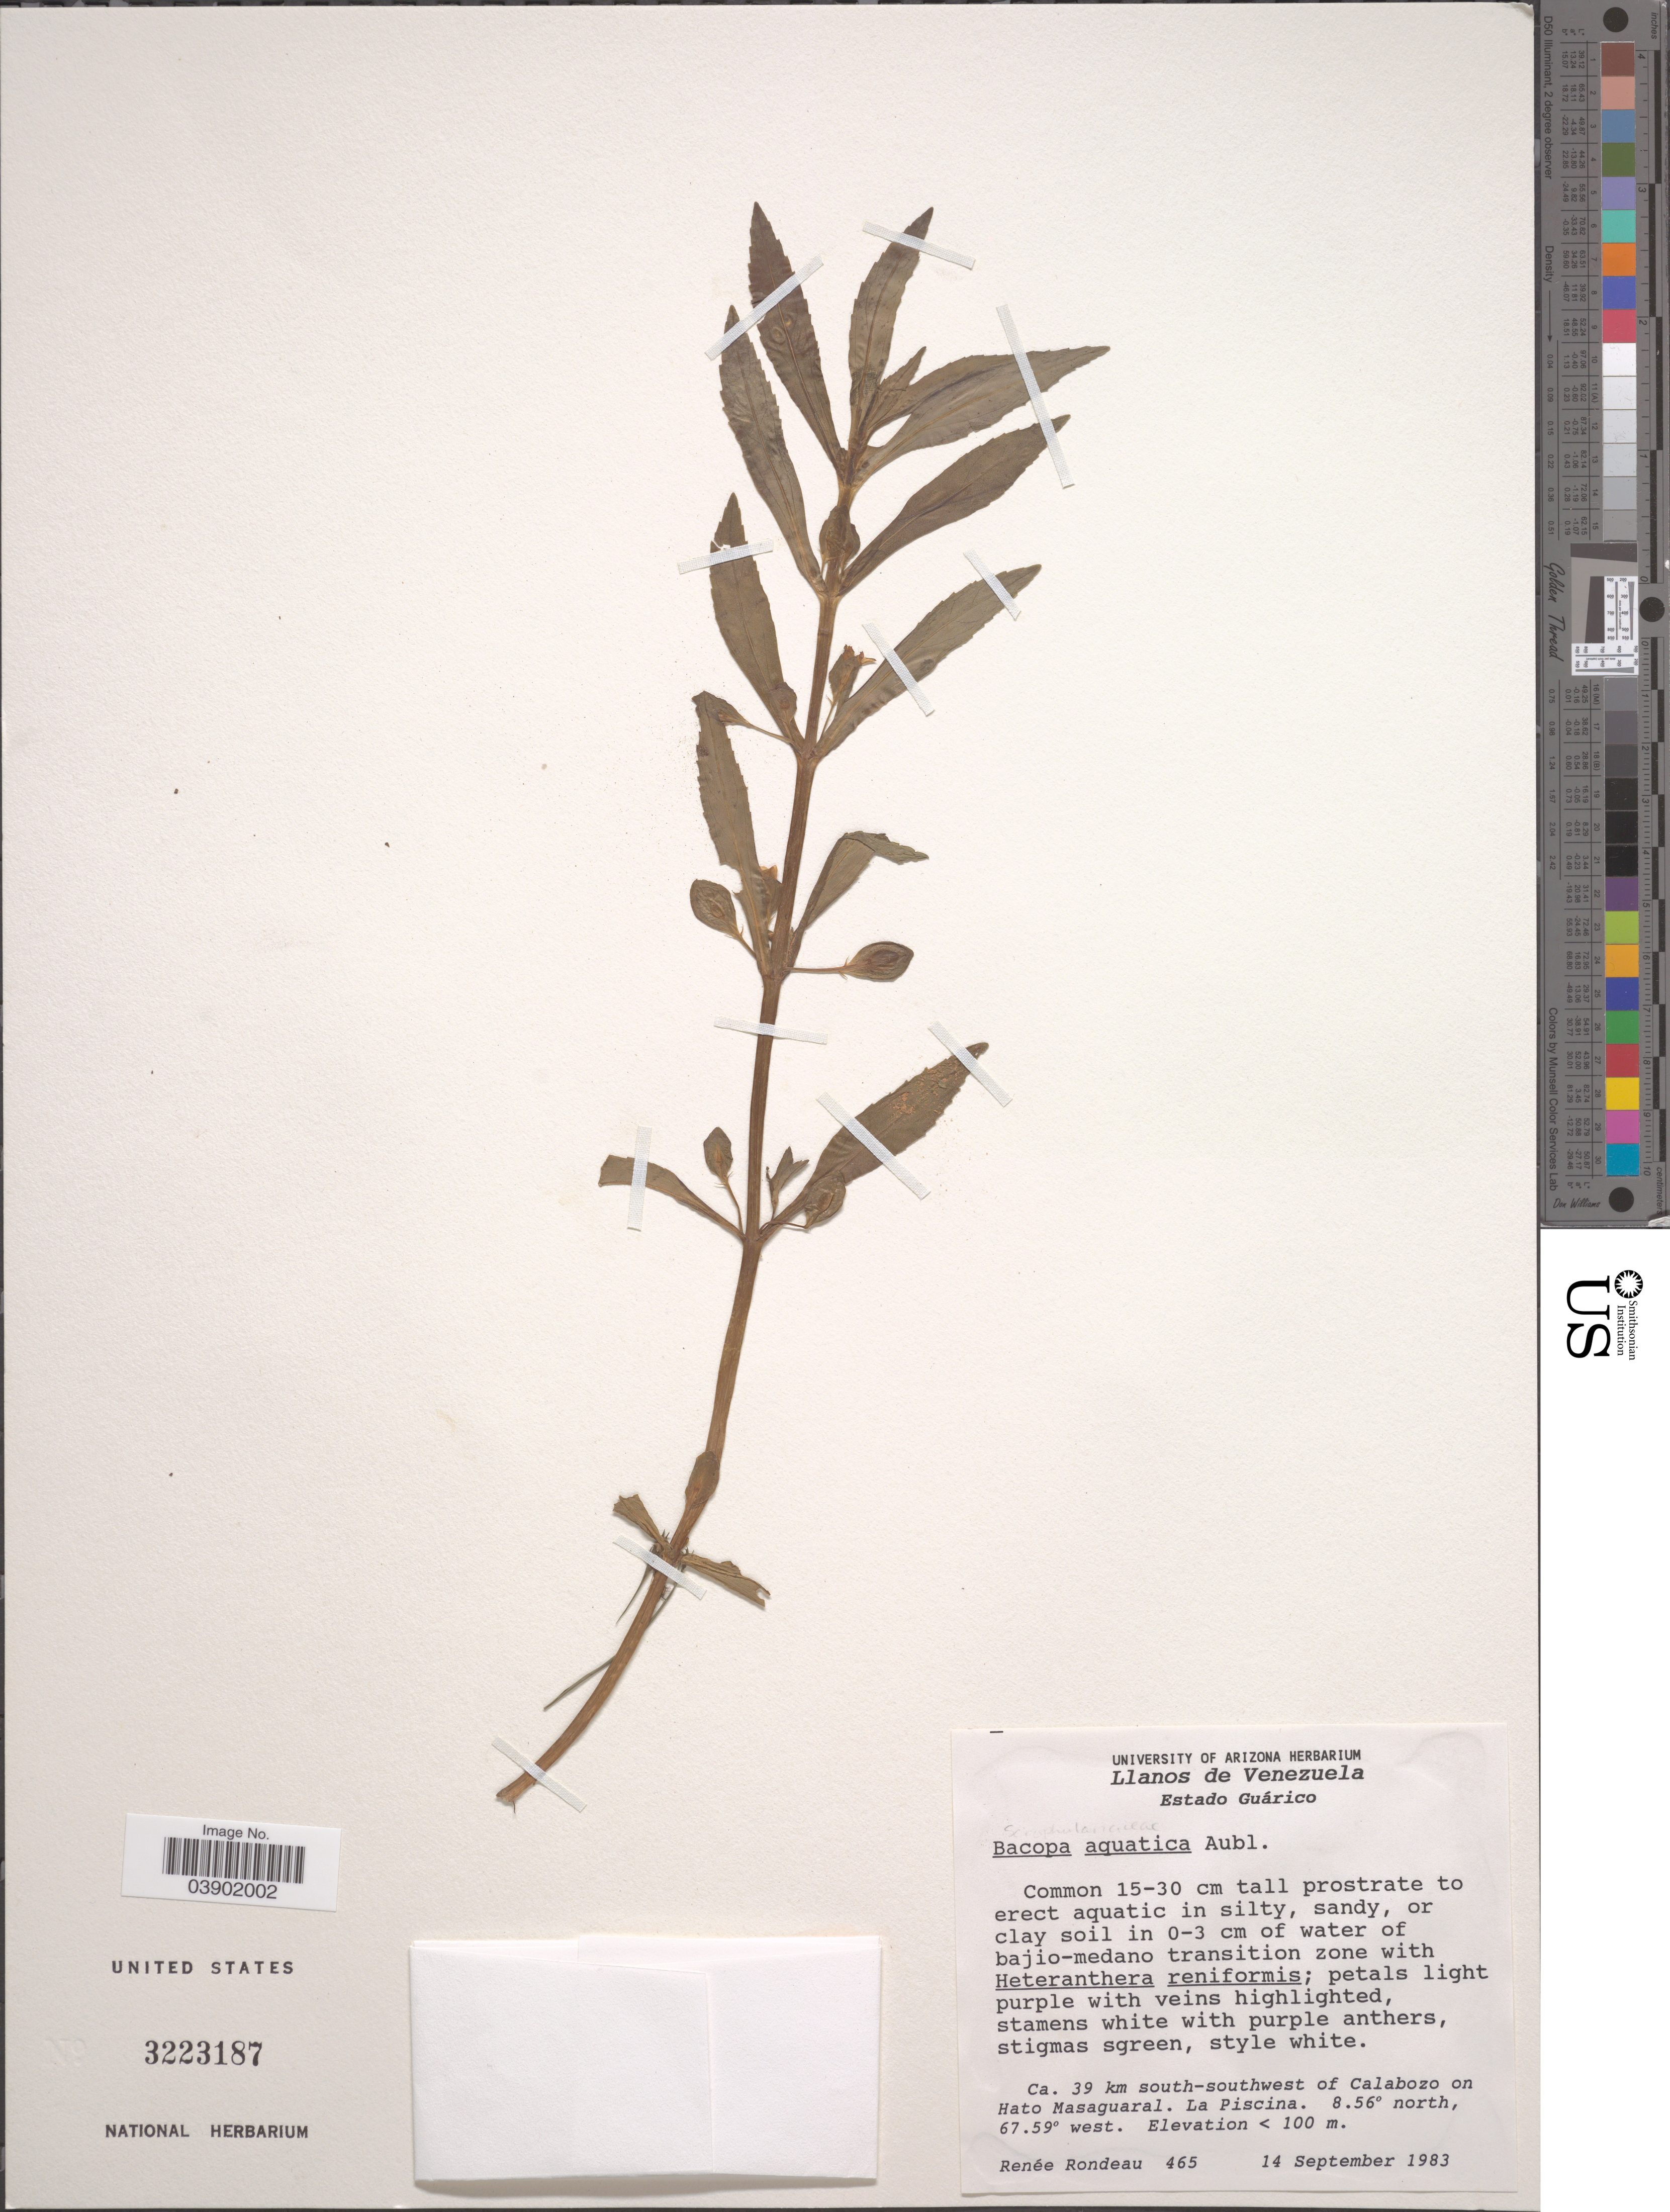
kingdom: Plantae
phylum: Tracheophyta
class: Magnoliopsida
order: Lamiales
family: Plantaginaceae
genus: Bacopa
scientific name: Bacopa aquatica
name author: Aubl.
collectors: R. Rondeau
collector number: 465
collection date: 1983-09-14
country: Venezuela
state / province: Guarico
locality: Ca. 39 km south-southwest of Calabozo on Hato Masaguaral. La Piscina.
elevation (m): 100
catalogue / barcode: US 3223187